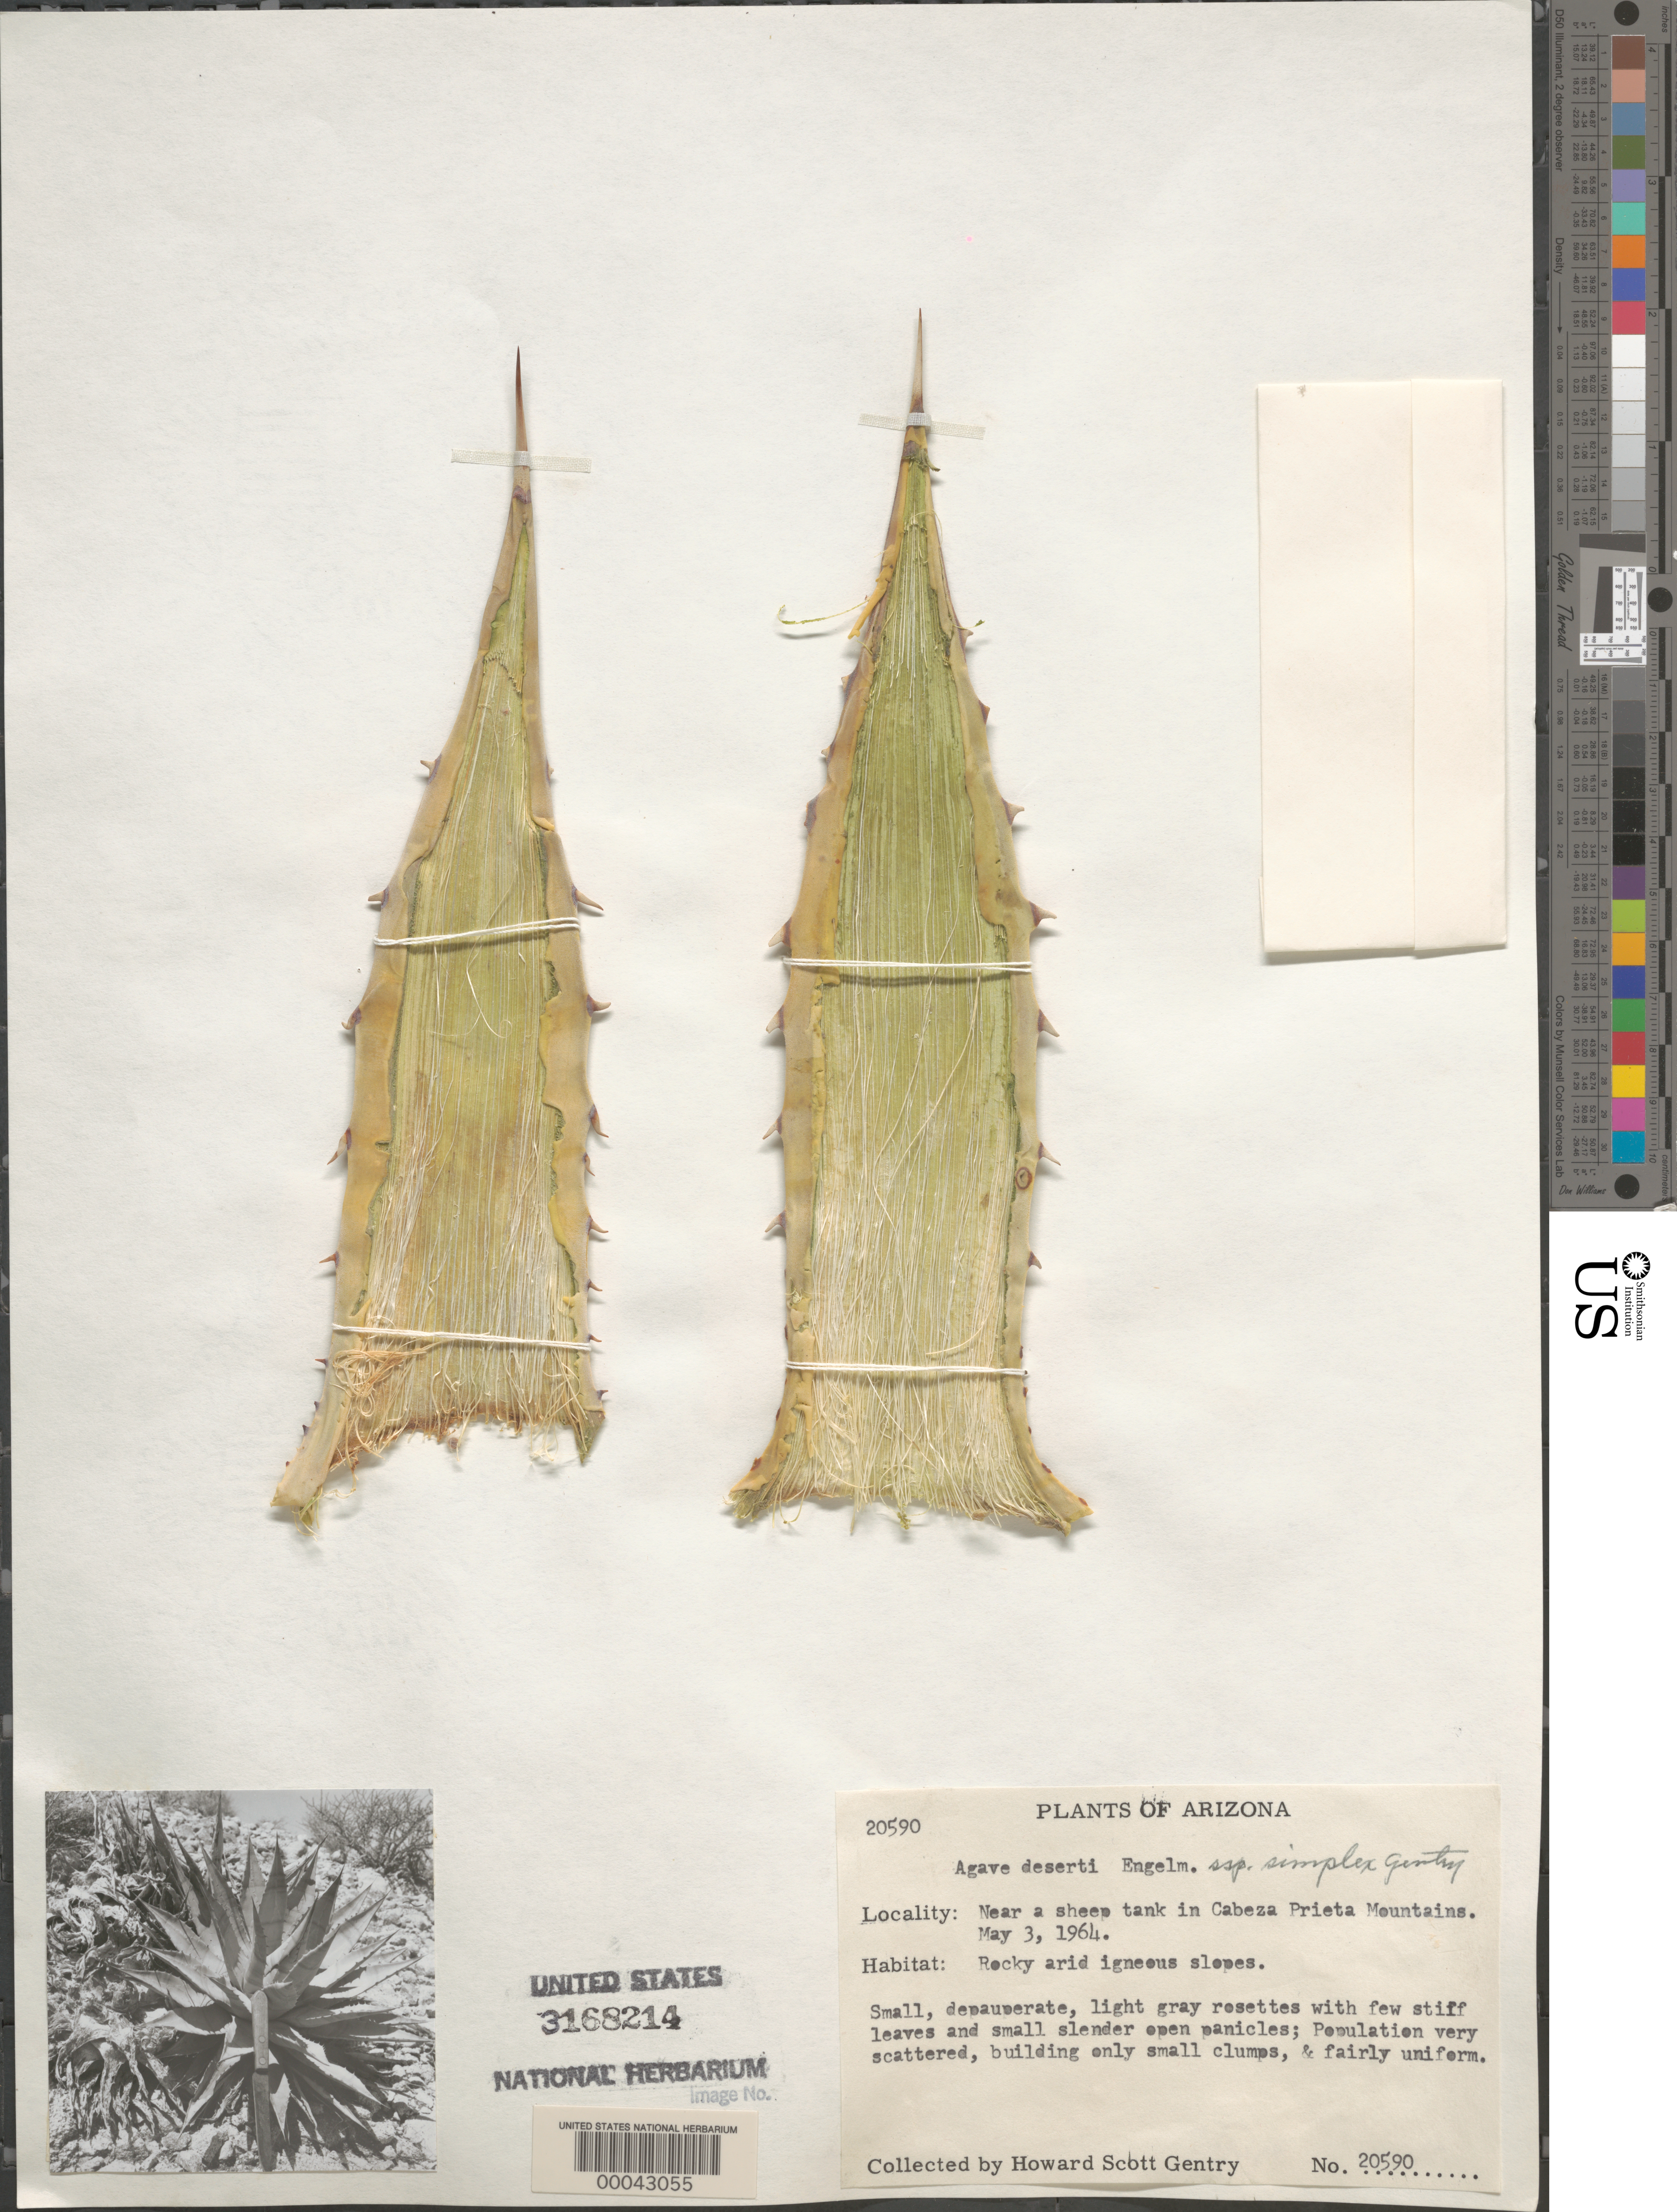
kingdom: Plantae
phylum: Tracheophyta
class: Liliopsida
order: Asparagales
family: Asparagaceae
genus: Agave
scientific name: Agave simplex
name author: (Gentry) Salywon & W. C. Hodgs.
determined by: Salywon, A. M., (ASU)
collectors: H. S. Gentry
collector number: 20590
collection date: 1964-05-03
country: United States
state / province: Arizona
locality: Near a sheep tank in Cabeza Prieta Mountains.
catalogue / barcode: US 3168214